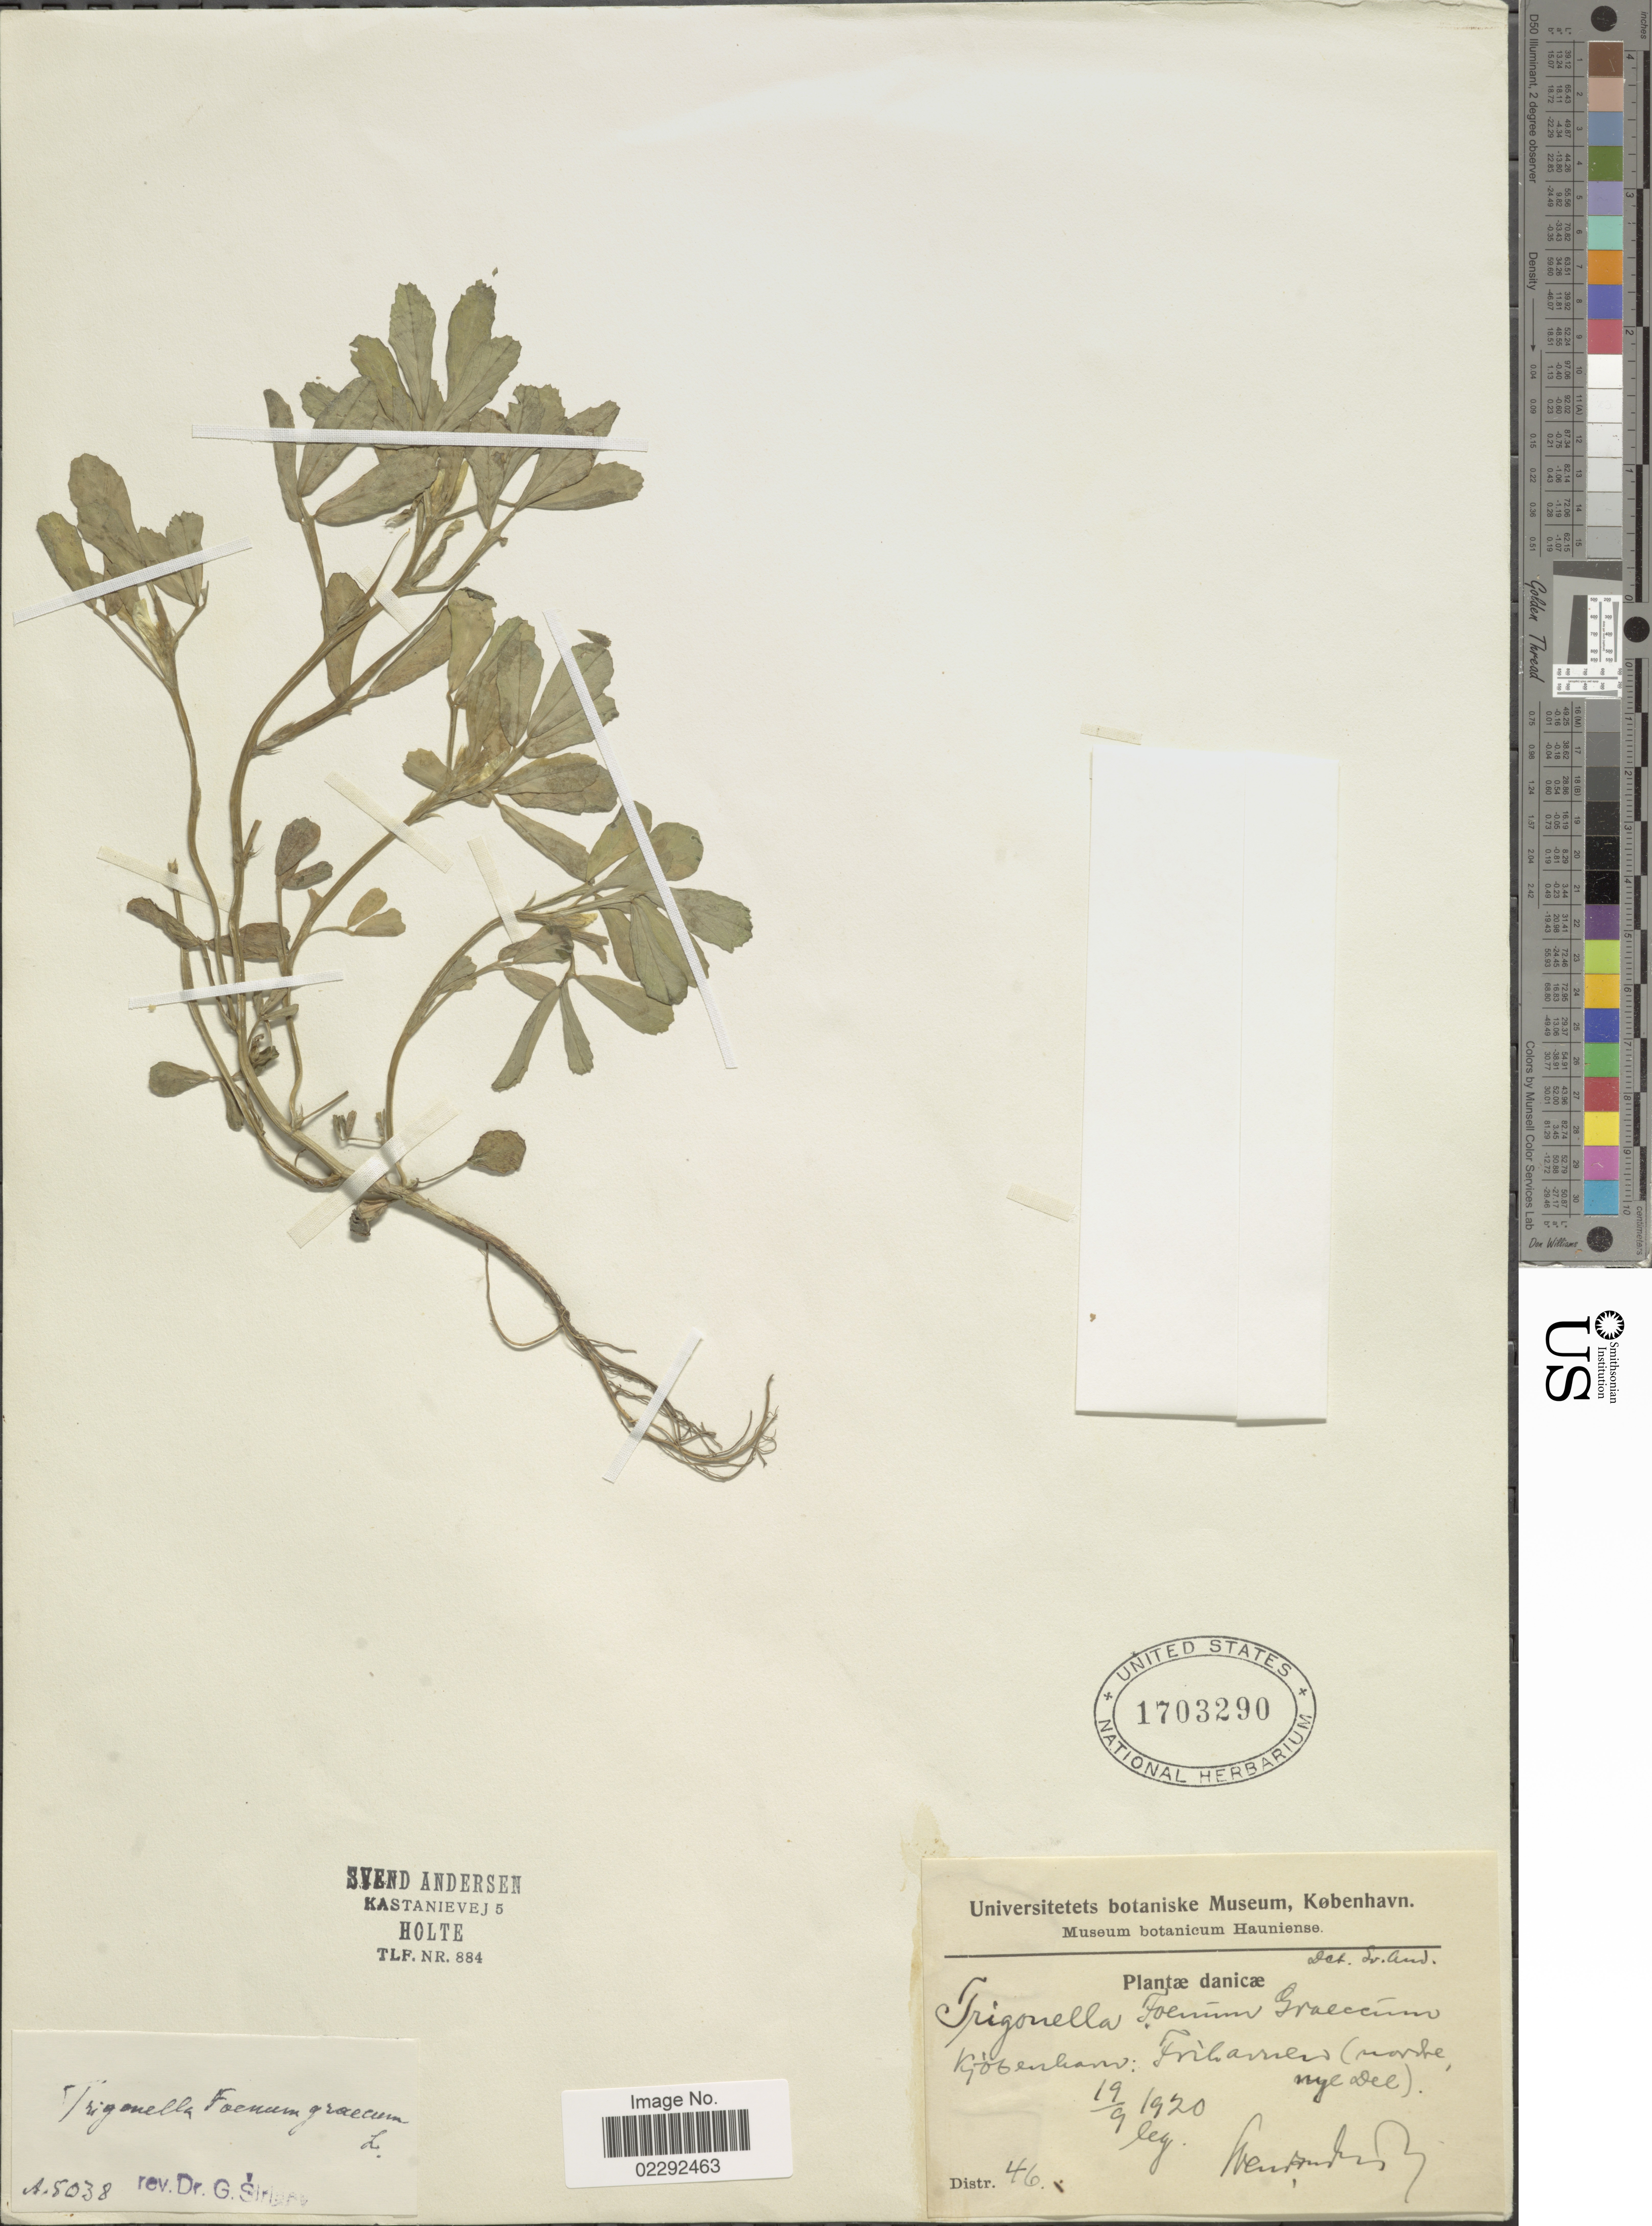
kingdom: Plantae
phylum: Tracheophyta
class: Magnoliopsida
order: Fabales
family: Fabaceae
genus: Trigonella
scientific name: Trigonella foenum-graecum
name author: L.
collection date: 1920-09-19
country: Denmark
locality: Kjobenhavn: Frihavnen (norske, nyl Del) Distr. 46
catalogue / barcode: US 1703290